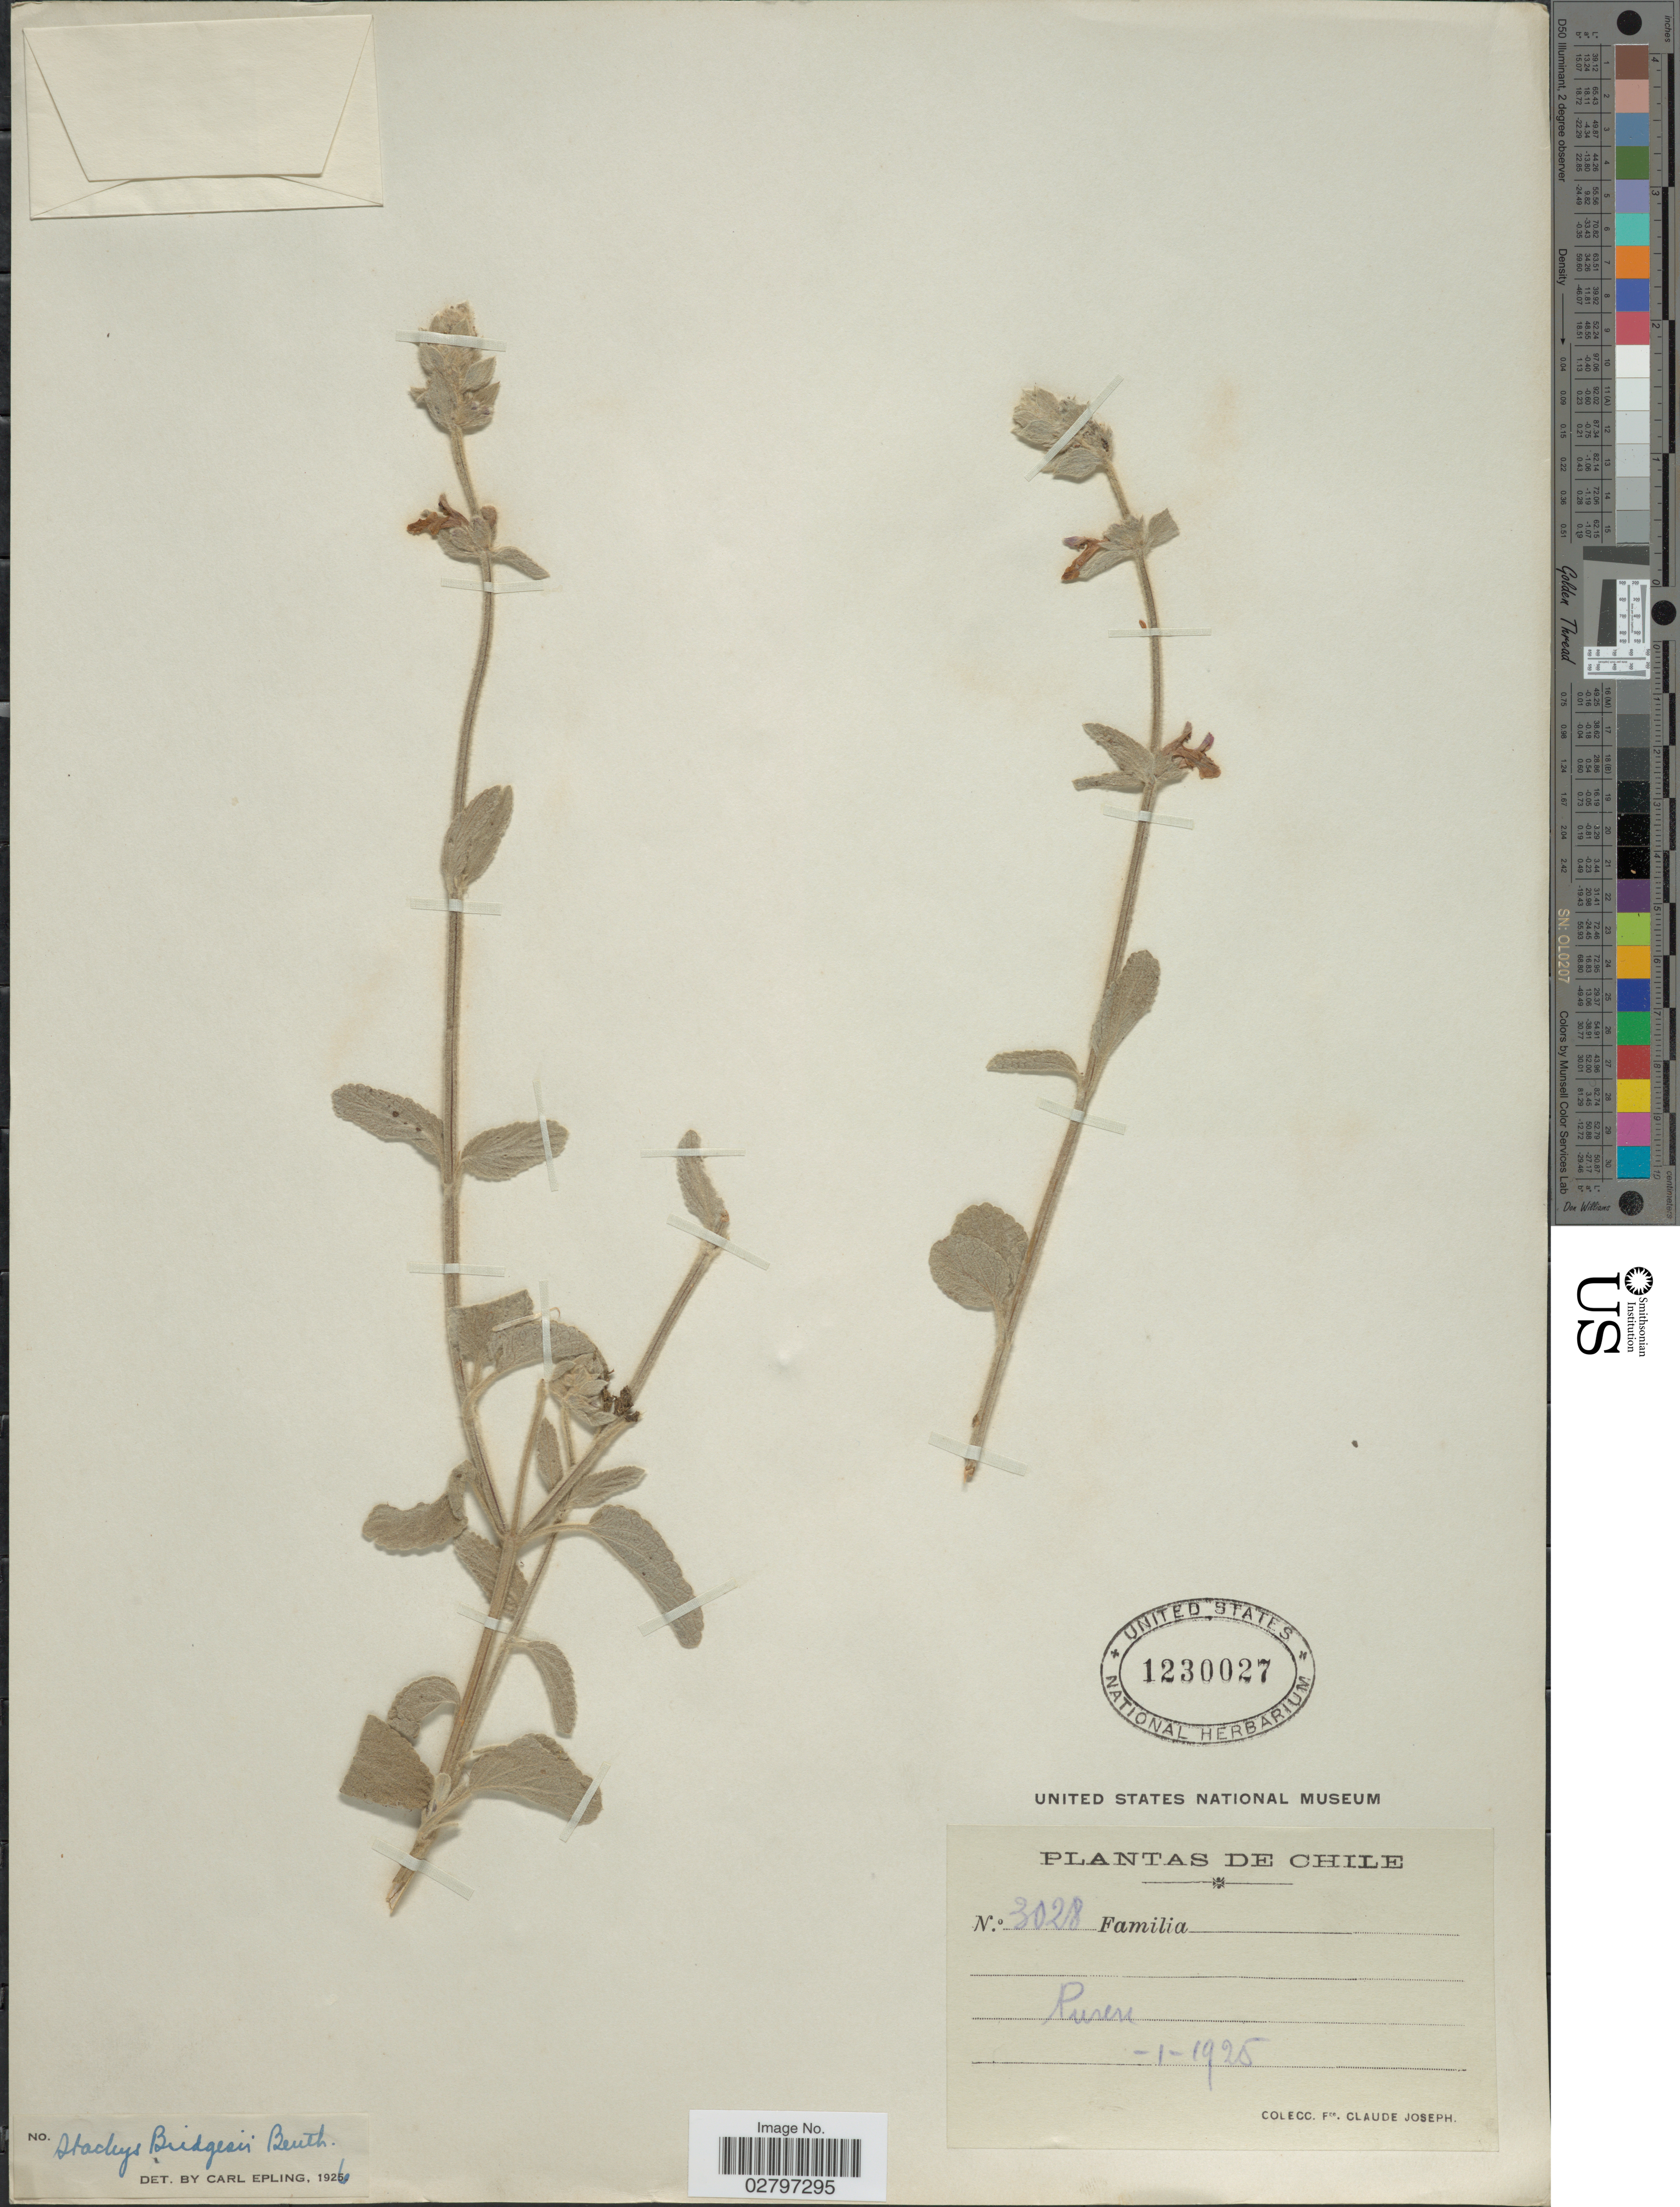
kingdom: Plantae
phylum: Tracheophyta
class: Magnoliopsida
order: Lamiales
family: Lamiaceae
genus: Stachys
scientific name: Stachys bridgesii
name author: Benth.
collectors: Bro. Claude-Joseph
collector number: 3028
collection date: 1925-01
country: Chile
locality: Puren.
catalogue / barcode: US 1230027